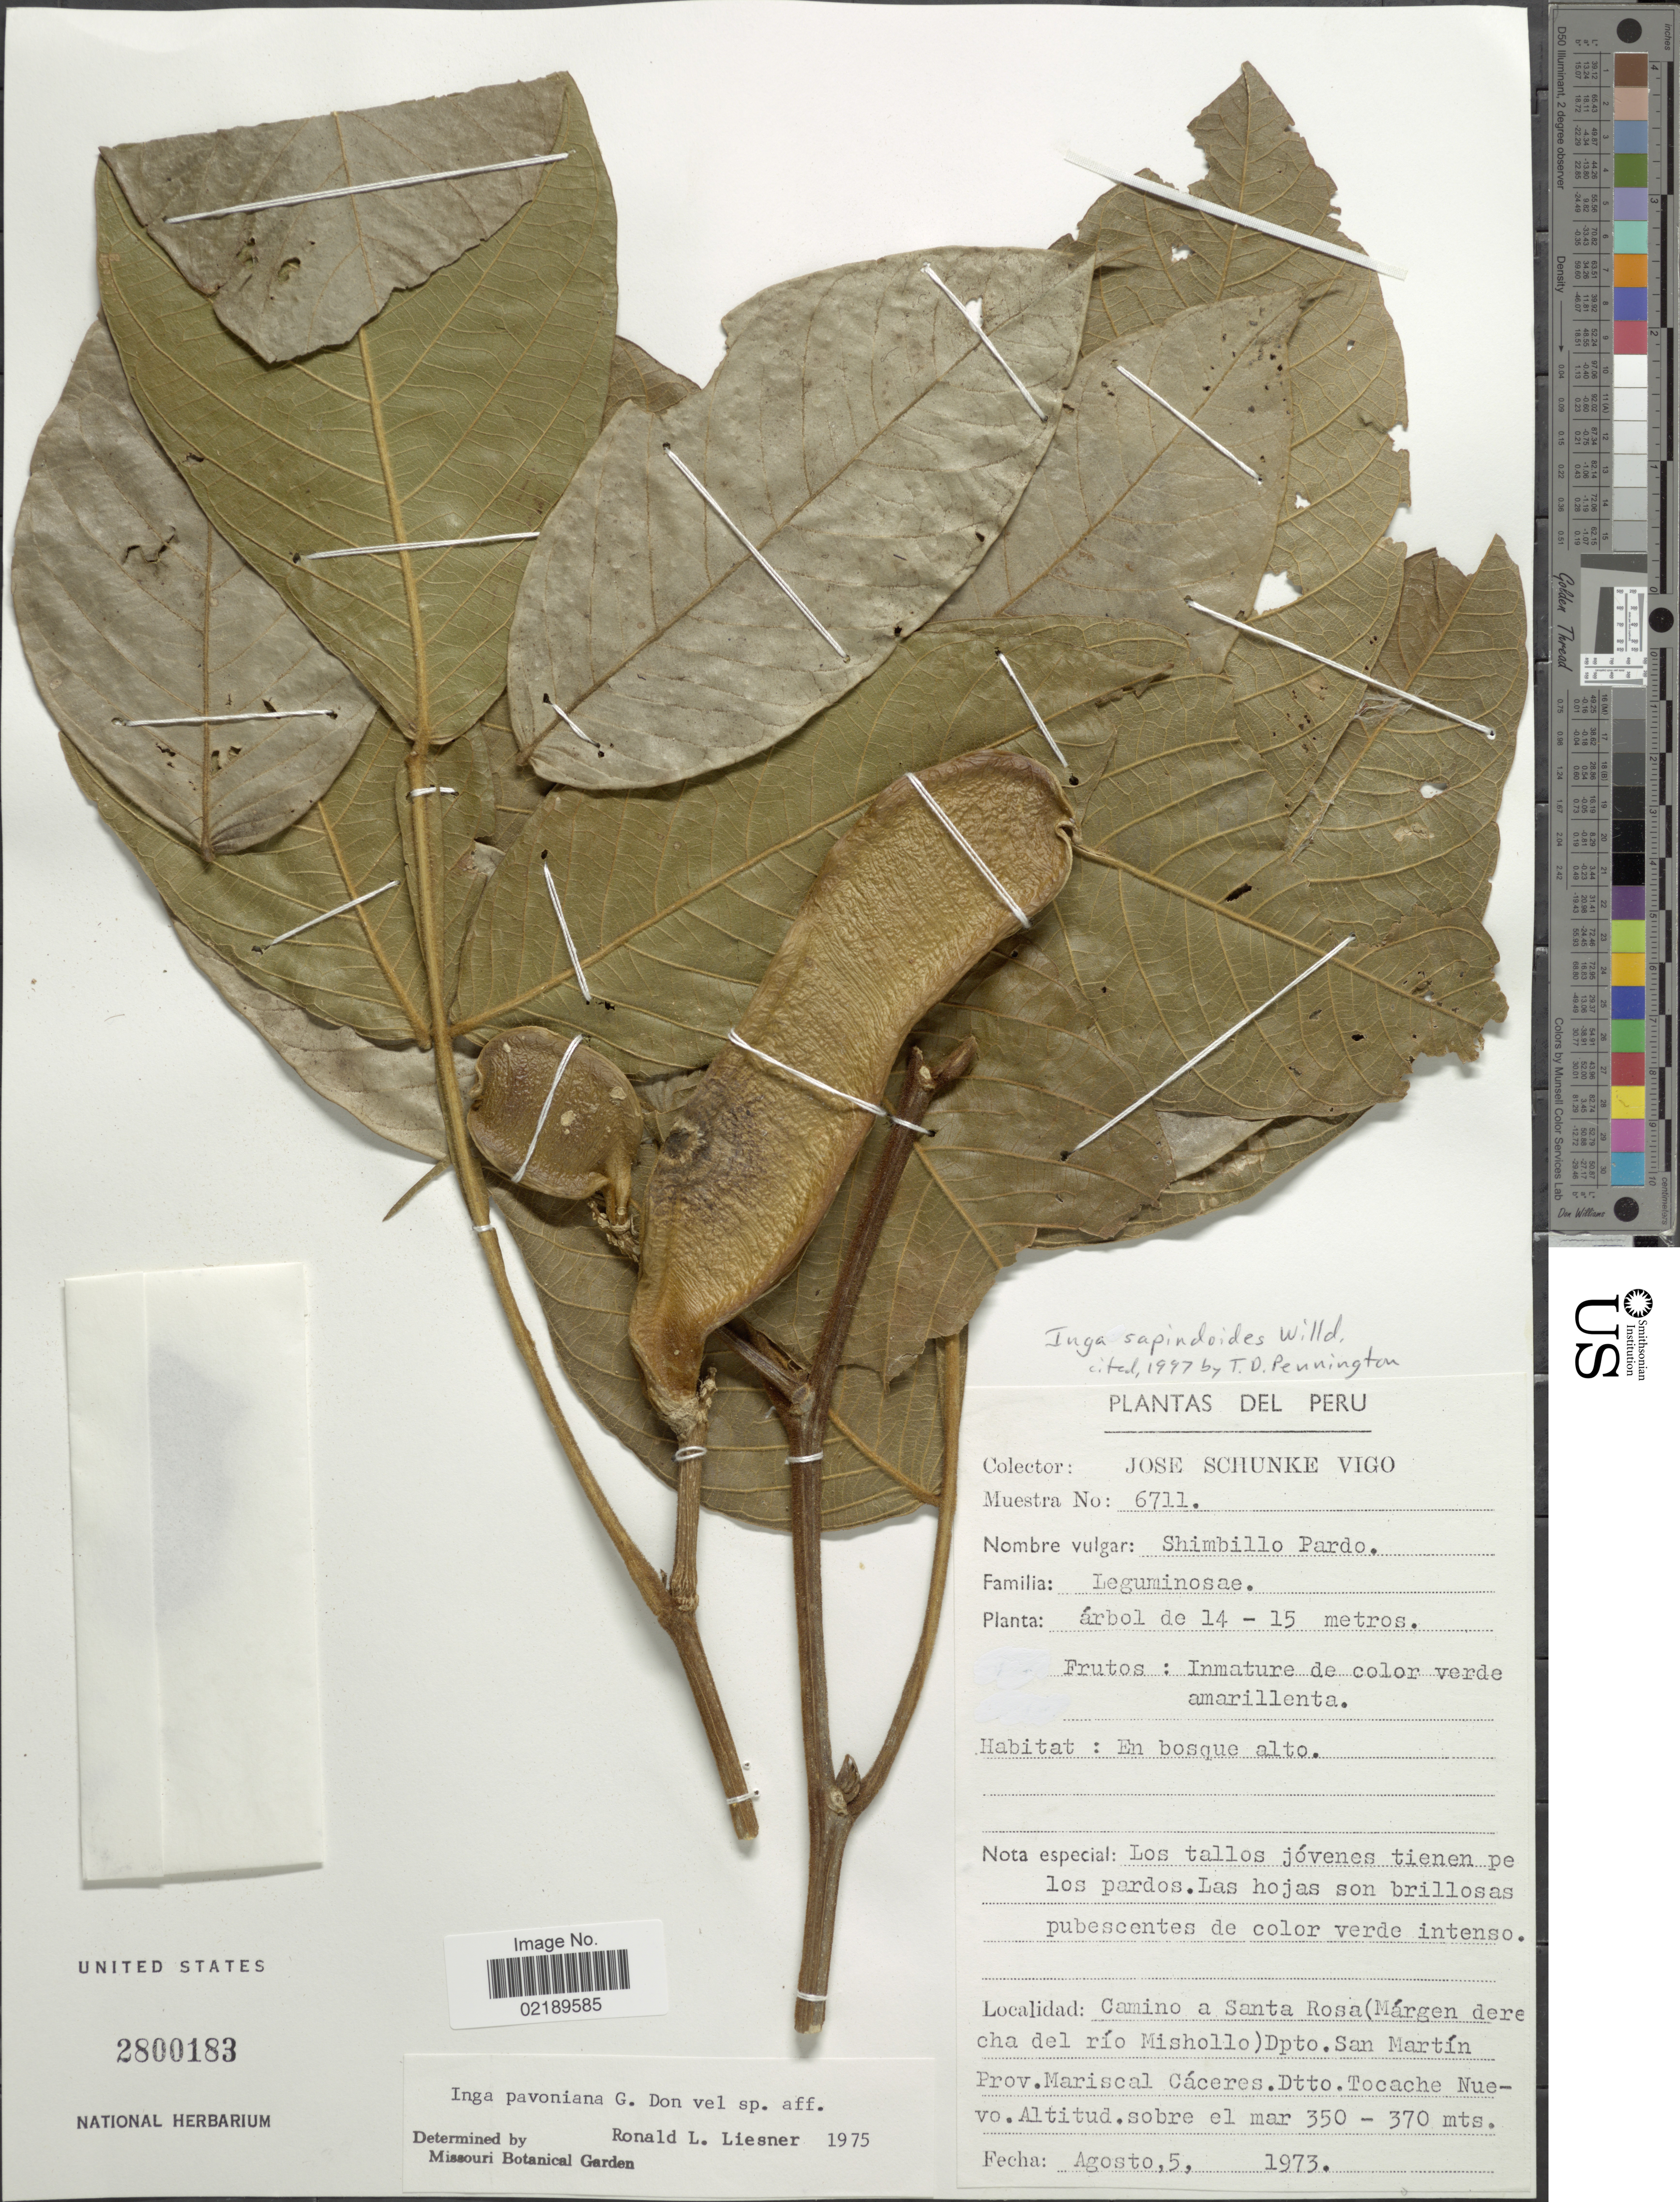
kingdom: Plantae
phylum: Tracheophyta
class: Magnoliopsida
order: Fabales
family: Fabaceae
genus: Inga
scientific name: Inga sapindoides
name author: Willd.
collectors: J. Schunke Vigo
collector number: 6711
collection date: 1973-08-05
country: Peru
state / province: San Martín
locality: Camino a Santa Rosa (Margen derecha del rio Mishollo), Prov. Mariscal, Dtto. Tocache Nuevo.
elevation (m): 350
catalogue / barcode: US 2800183